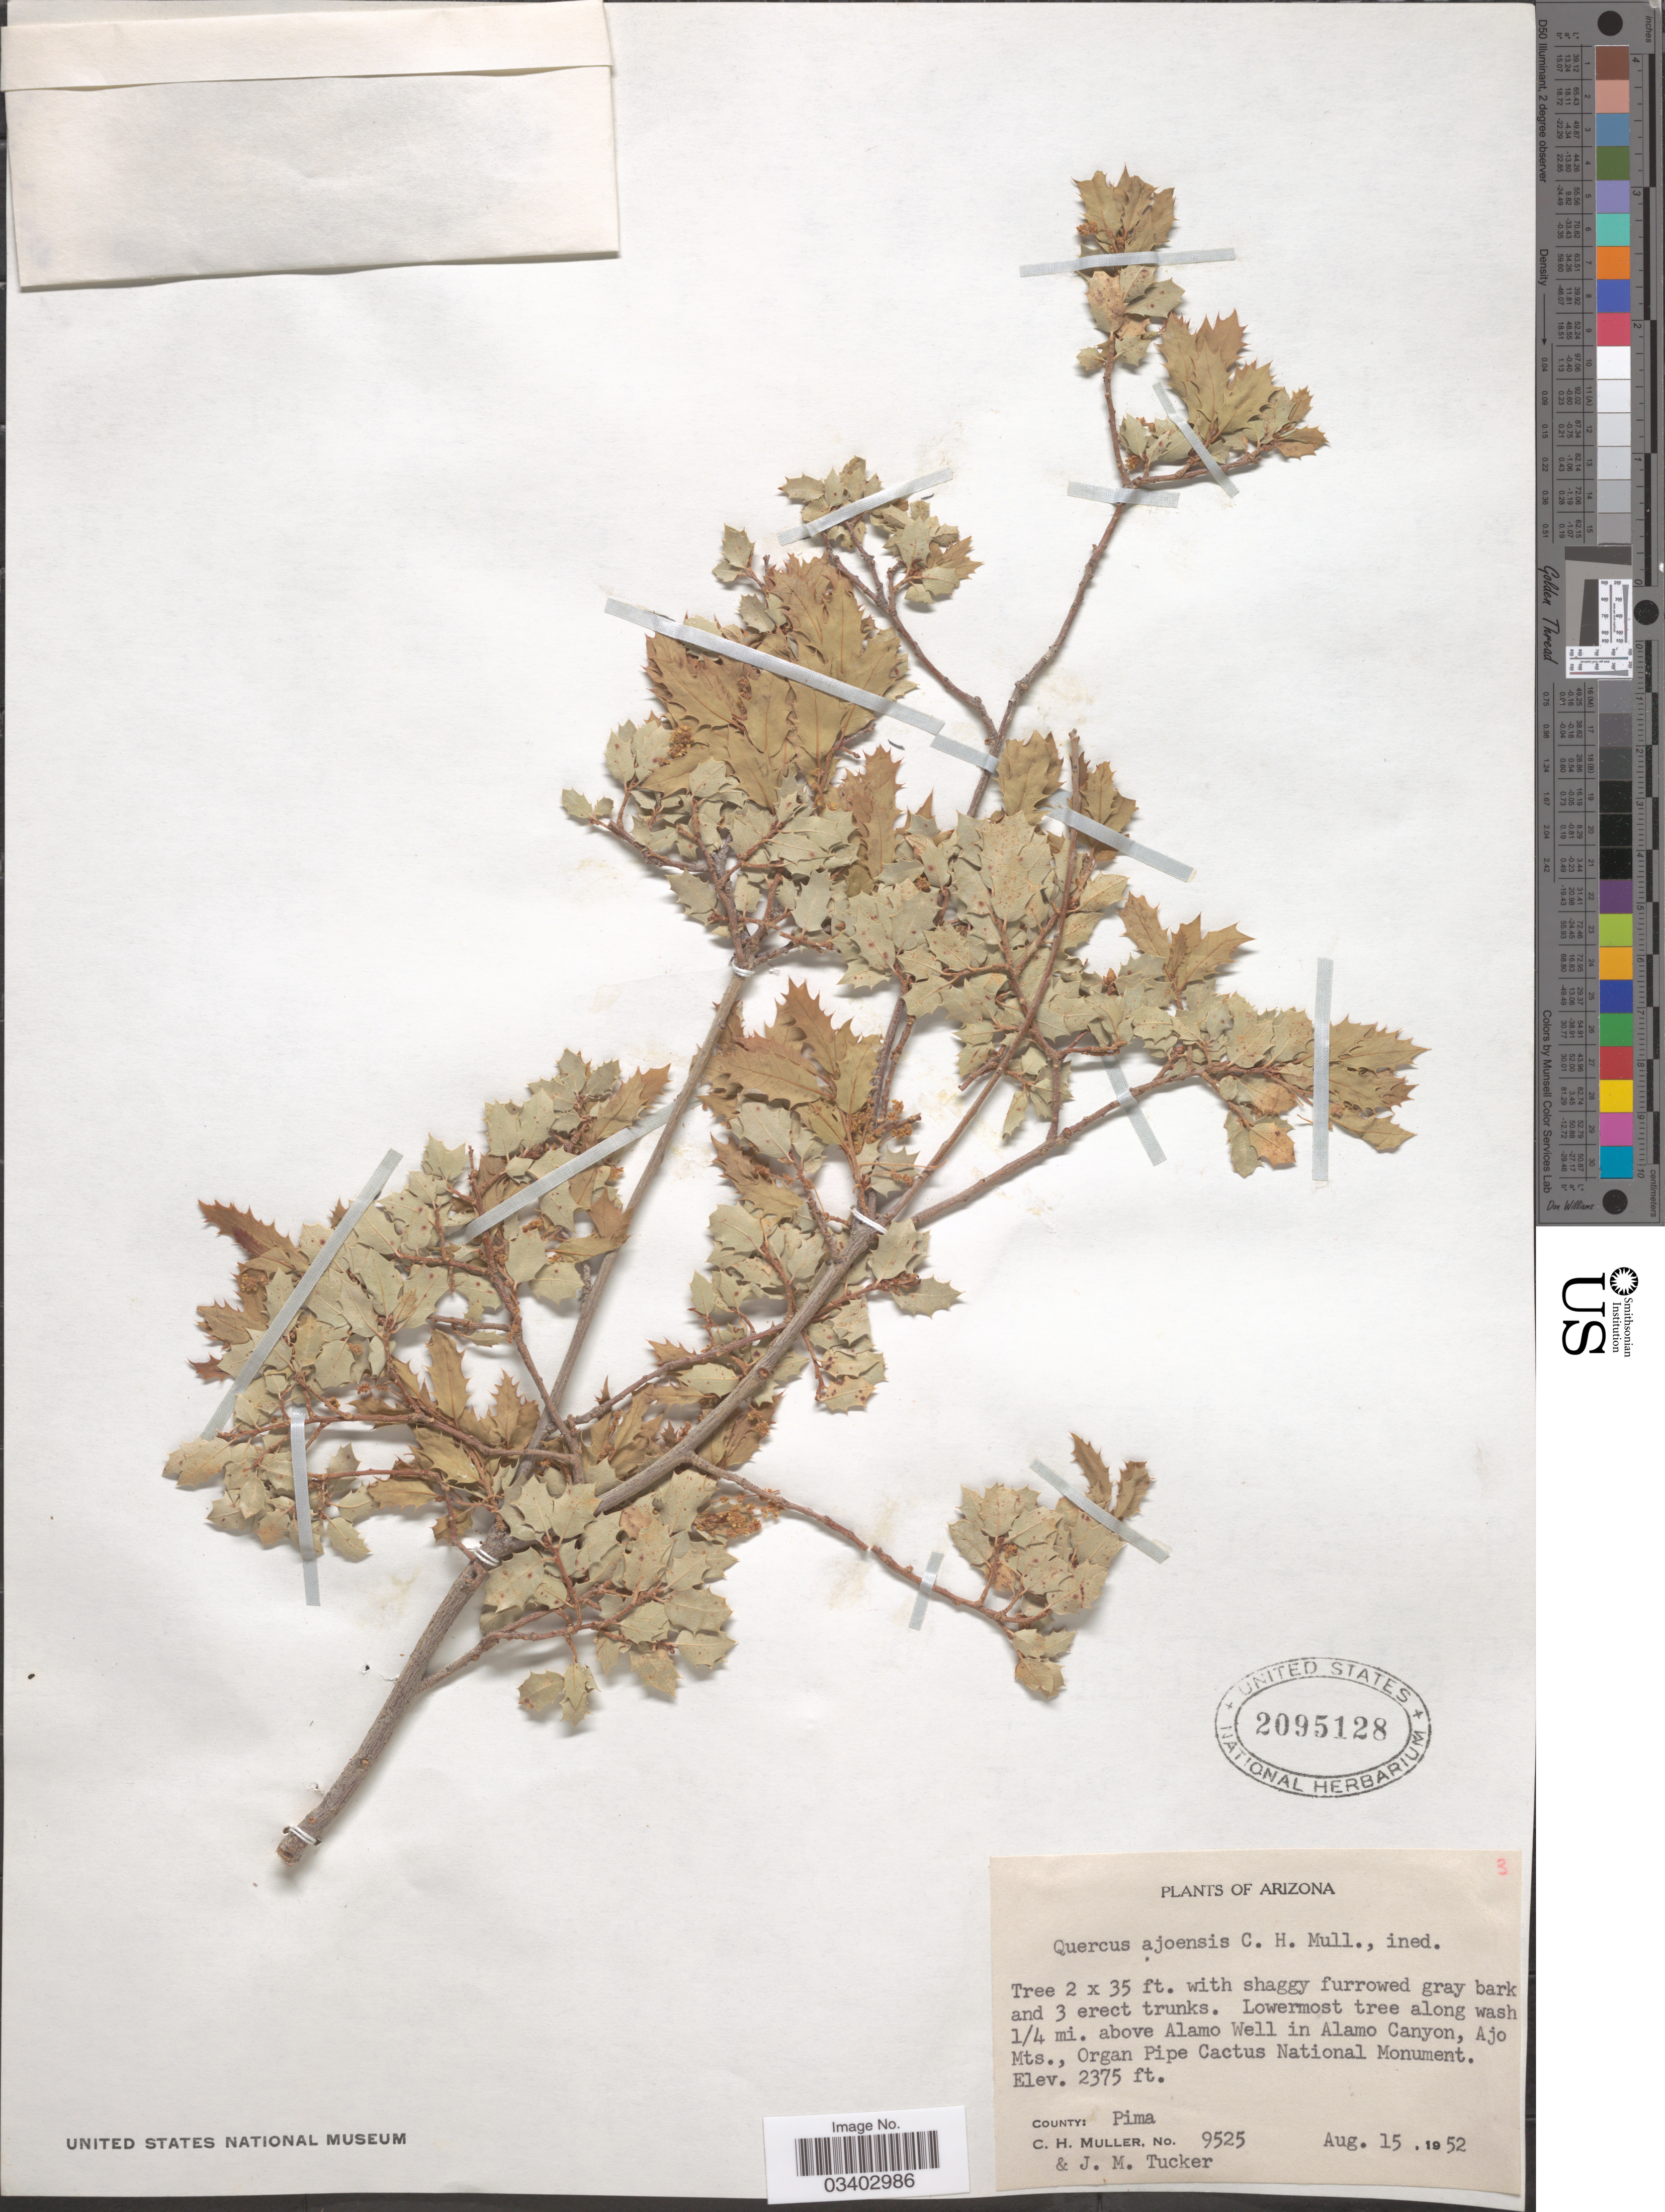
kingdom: Plantae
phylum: Tracheophyta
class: Magnoliopsida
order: Fagales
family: Fagaceae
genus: Quercus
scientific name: Quercus ajoensis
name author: C.H. Mull.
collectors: C. H. Mueller & J. M. Tucker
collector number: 9525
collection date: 1952-08-15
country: United States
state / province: Arizona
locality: Lowermost tree along wash ¼ mi. above Alamo Well in Alamo Canyon, Ajo Mts., Organ Pipe Cactus National Monument. County: Pima.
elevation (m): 724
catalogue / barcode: US 2095128